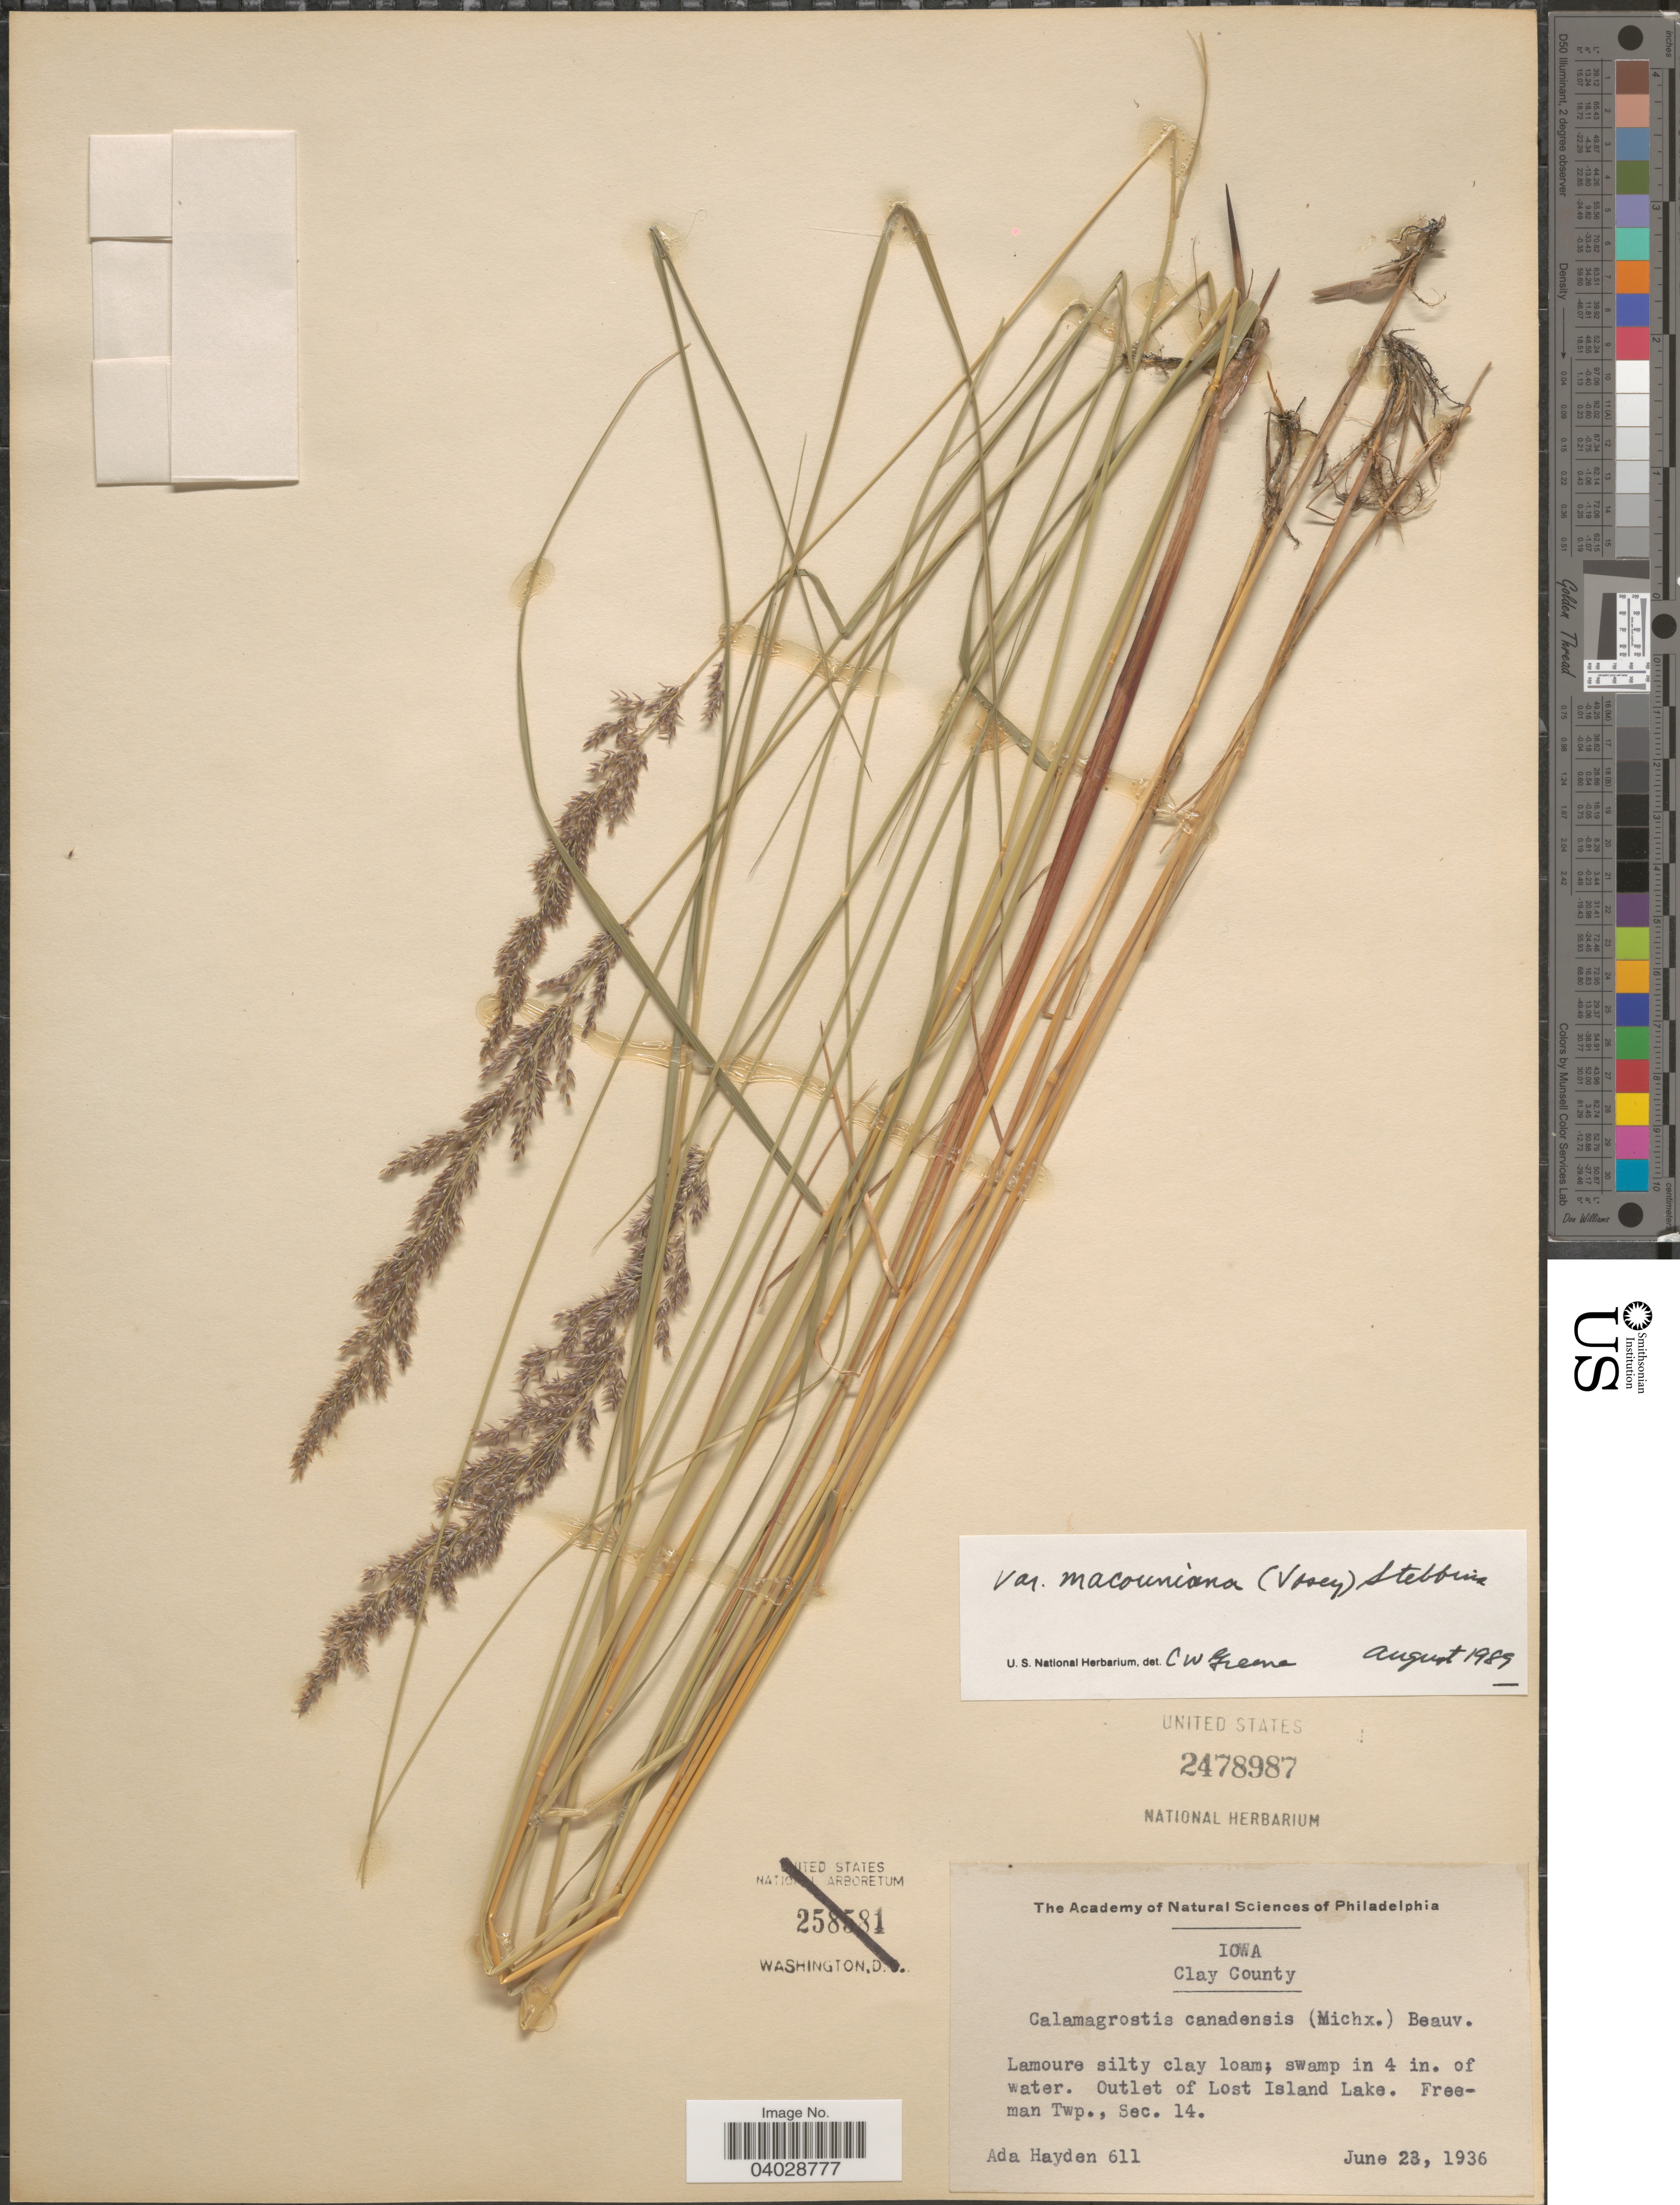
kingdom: Plantae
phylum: Tracheophyta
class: Liliopsida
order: Poales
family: Poaceae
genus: Calamagrostis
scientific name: Calamagrostis canadensis var. macouniana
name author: (Vasey) Stebbins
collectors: Ada Hayden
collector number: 611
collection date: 1936-06-23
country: United States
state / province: Iowa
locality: Clay County. Lamoure silty clay loam; swamp in 4 in. of water. Outlet of Lost Island Lake. Freeman Twp., Sec. 14.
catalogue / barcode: US 2478987